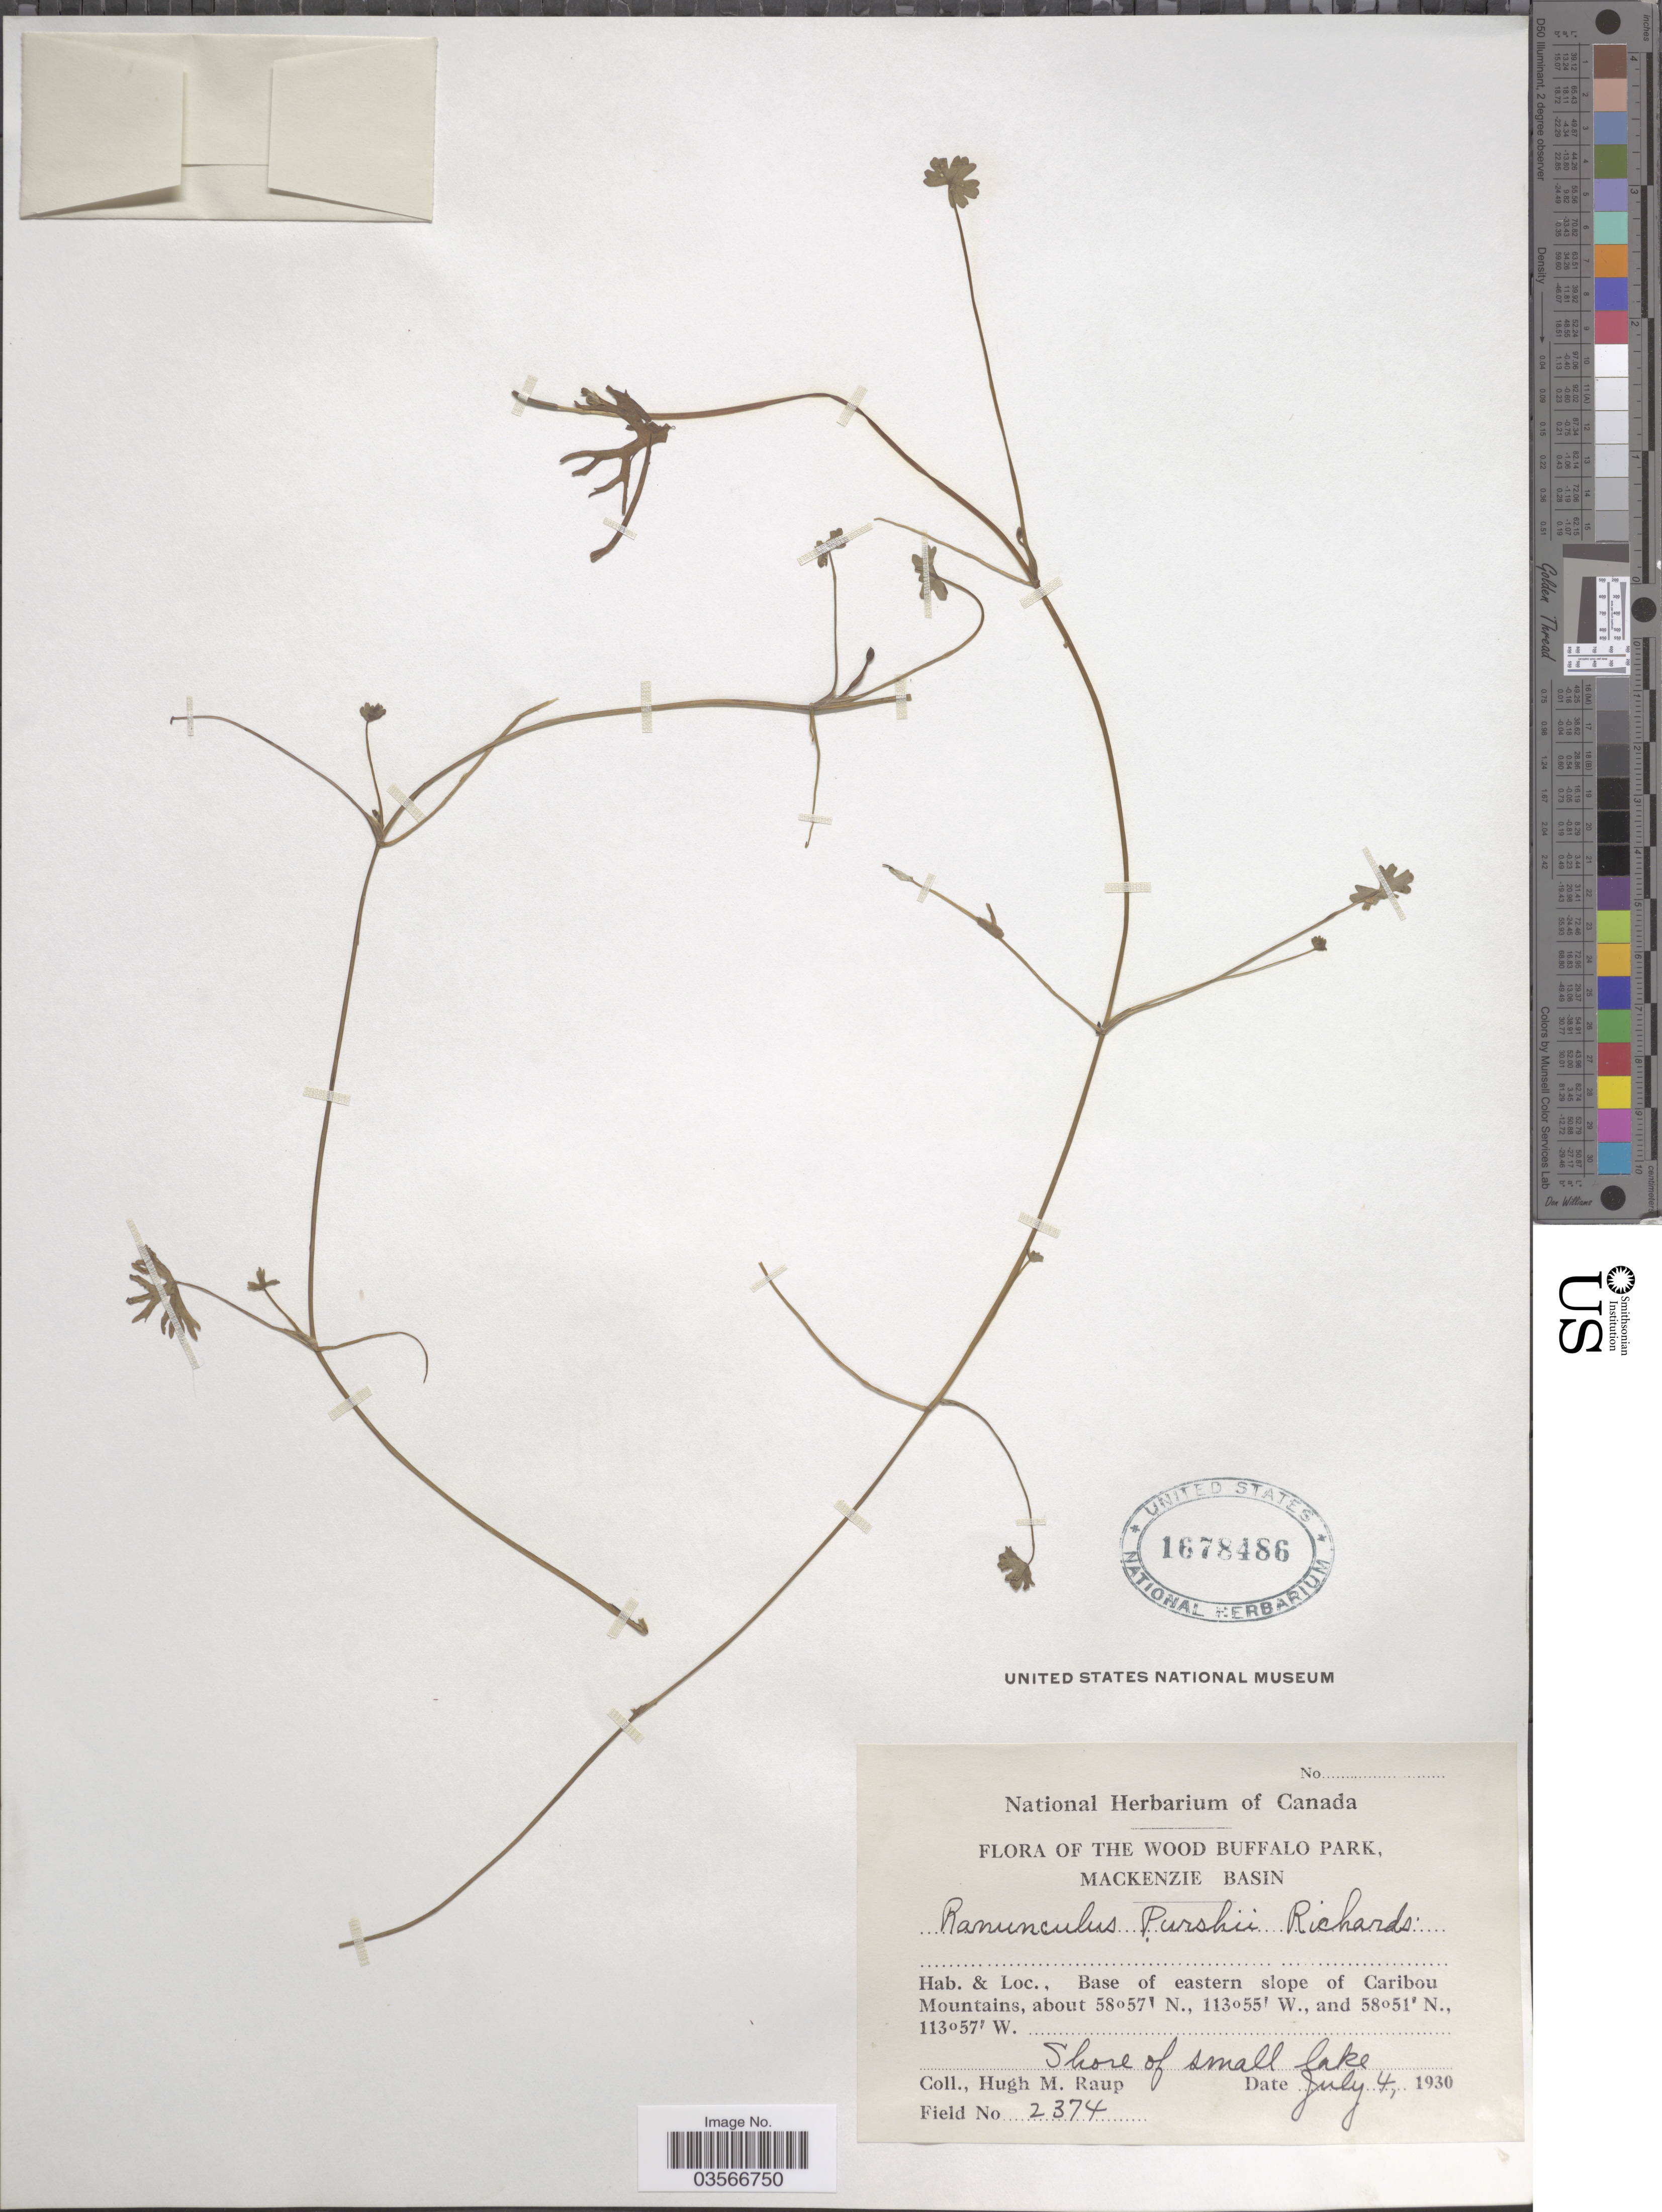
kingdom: Plantae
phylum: Tracheophyta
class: Magnoliopsida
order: Ranunculales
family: Ranunculaceae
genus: Ranunculus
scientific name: Ranunculus gmelinii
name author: DC.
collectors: H. Raup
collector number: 2374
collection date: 1930-07-04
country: Canada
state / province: Alberta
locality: The Wood Buffalo Park, Mackenzie Basin. Base of eastern slope of Caribou Mountains. Shore of small lake.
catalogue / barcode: US 1678486